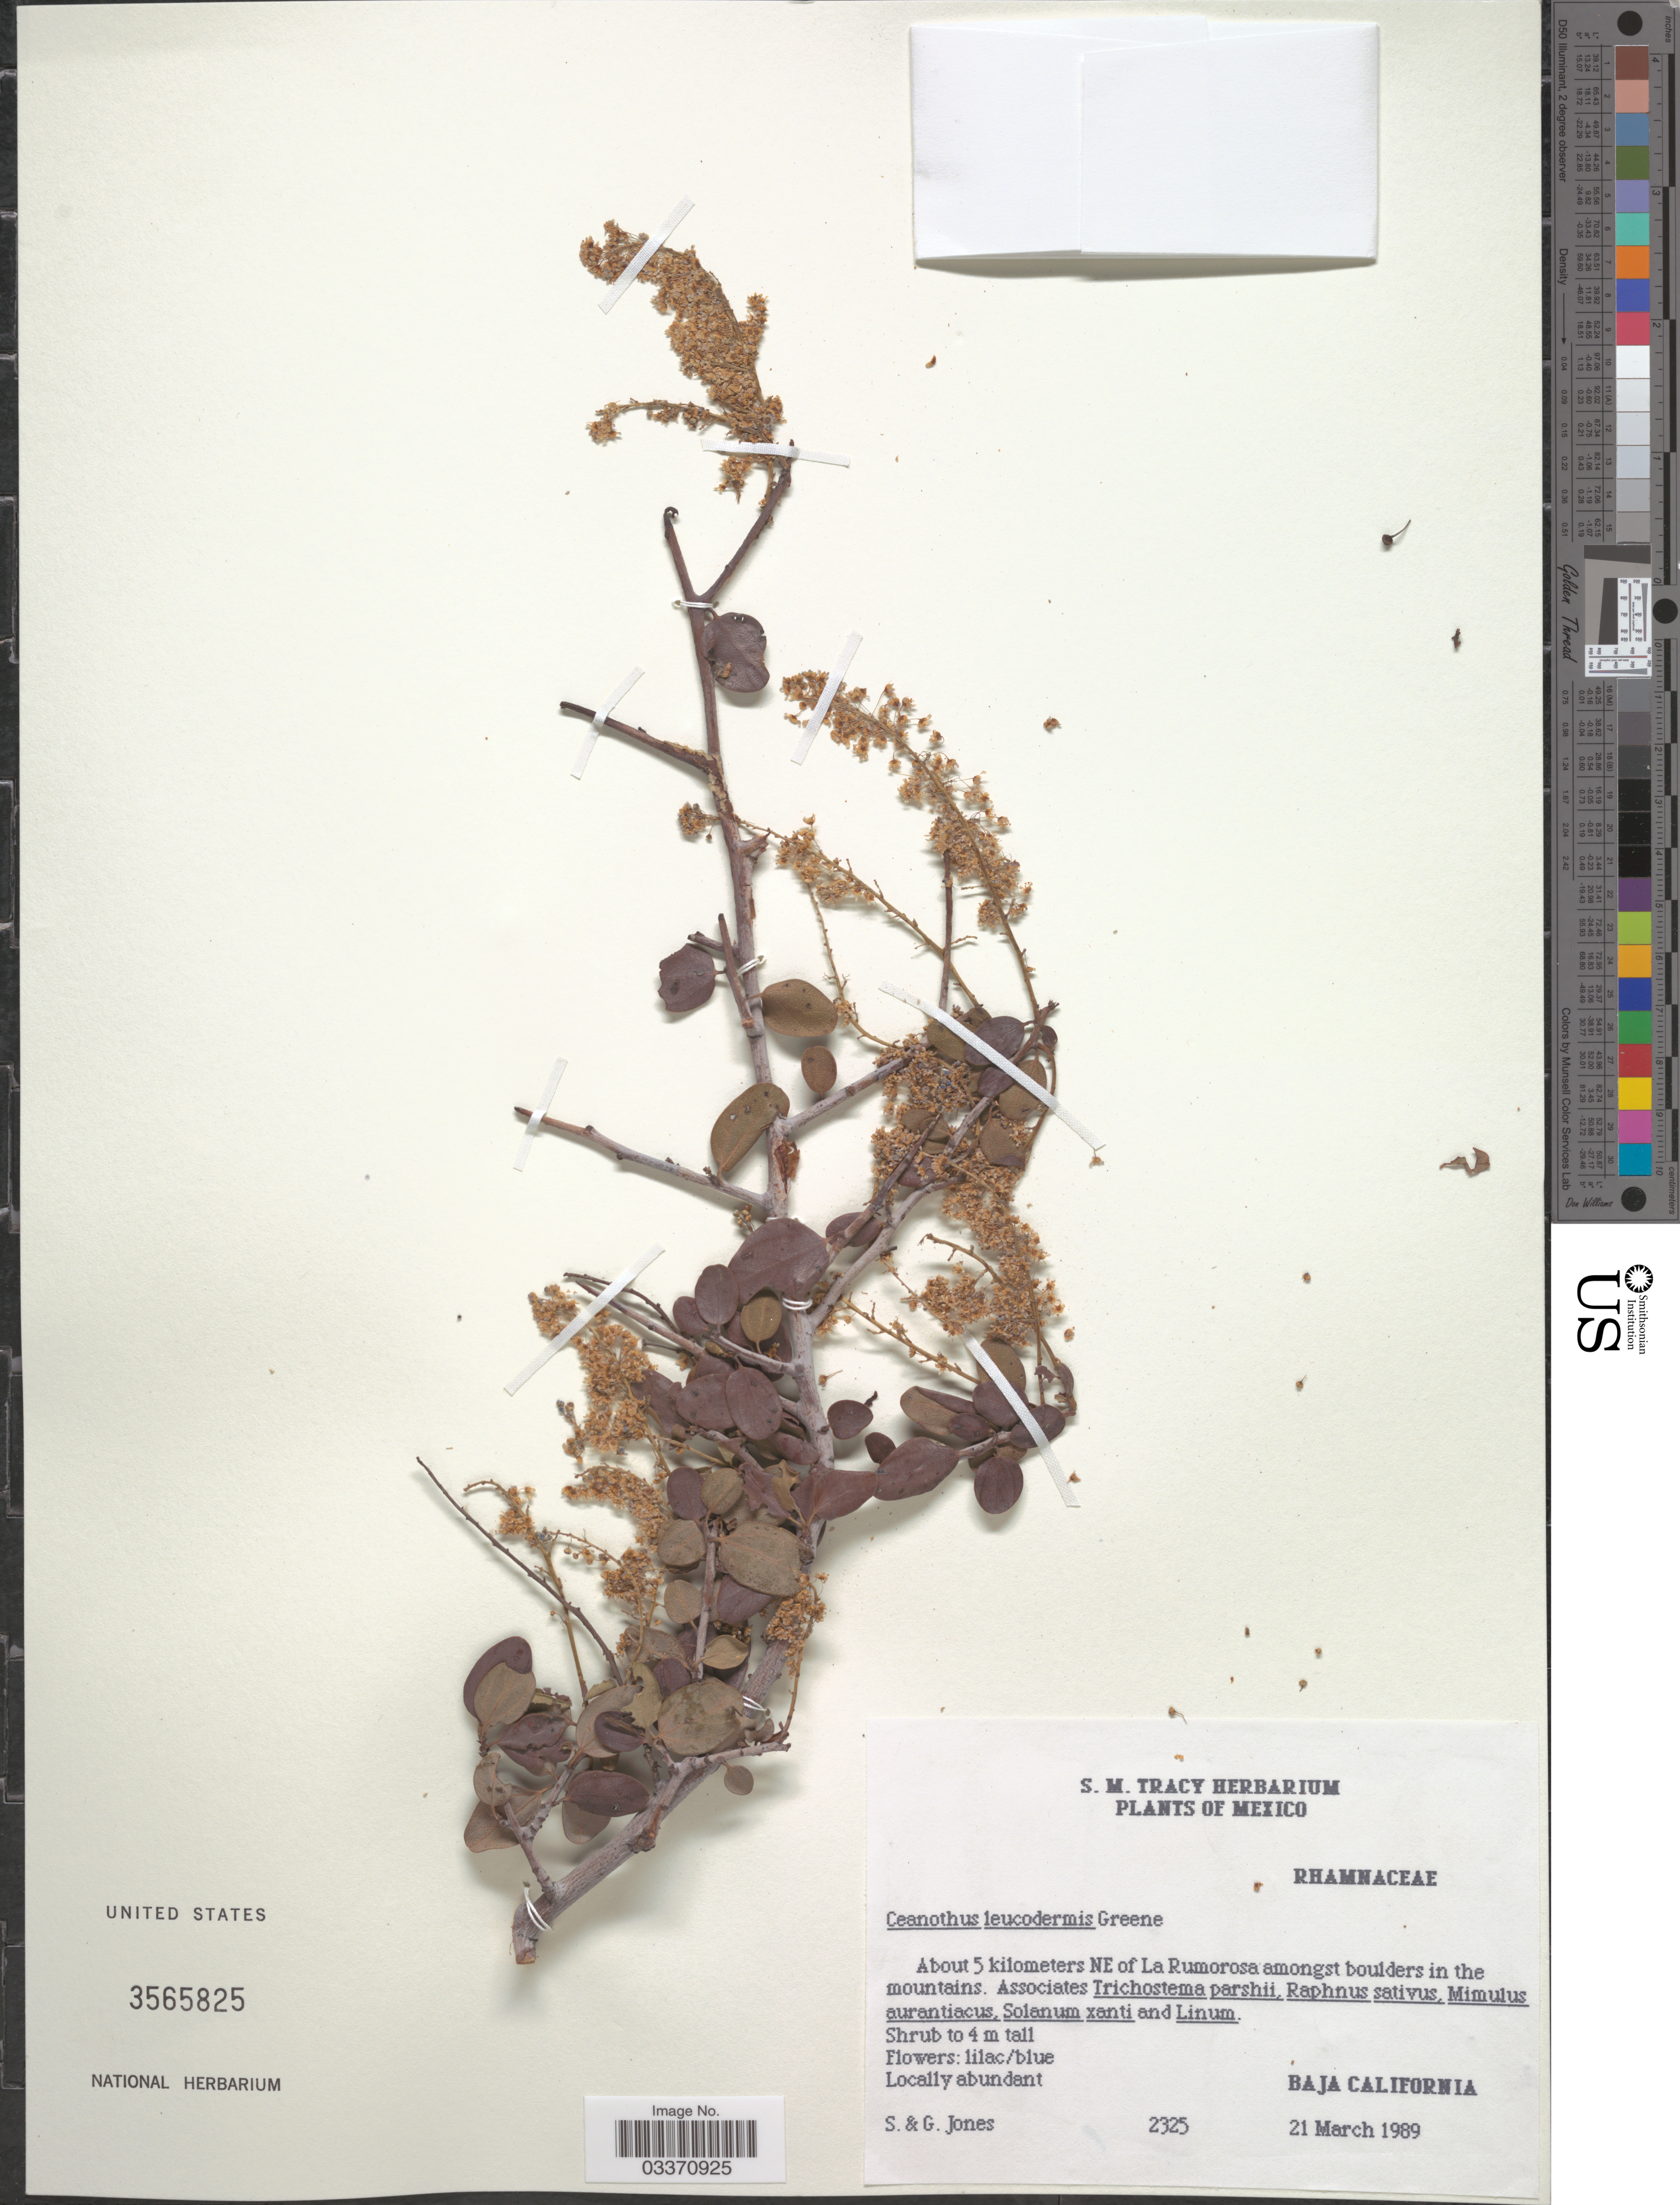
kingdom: Plantae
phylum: Tracheophyta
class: Magnoliopsida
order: Rosales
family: Rhamnaceae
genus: Ceanothus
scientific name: Ceanothus leucodermis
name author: Greene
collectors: S. Jones & G. Jones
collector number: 2325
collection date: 1989-03-21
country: Mexico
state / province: Baja California Norte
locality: About 5 kilometers NE of La Rumorosa amongst boulders in the mountains.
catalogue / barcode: US 3565825